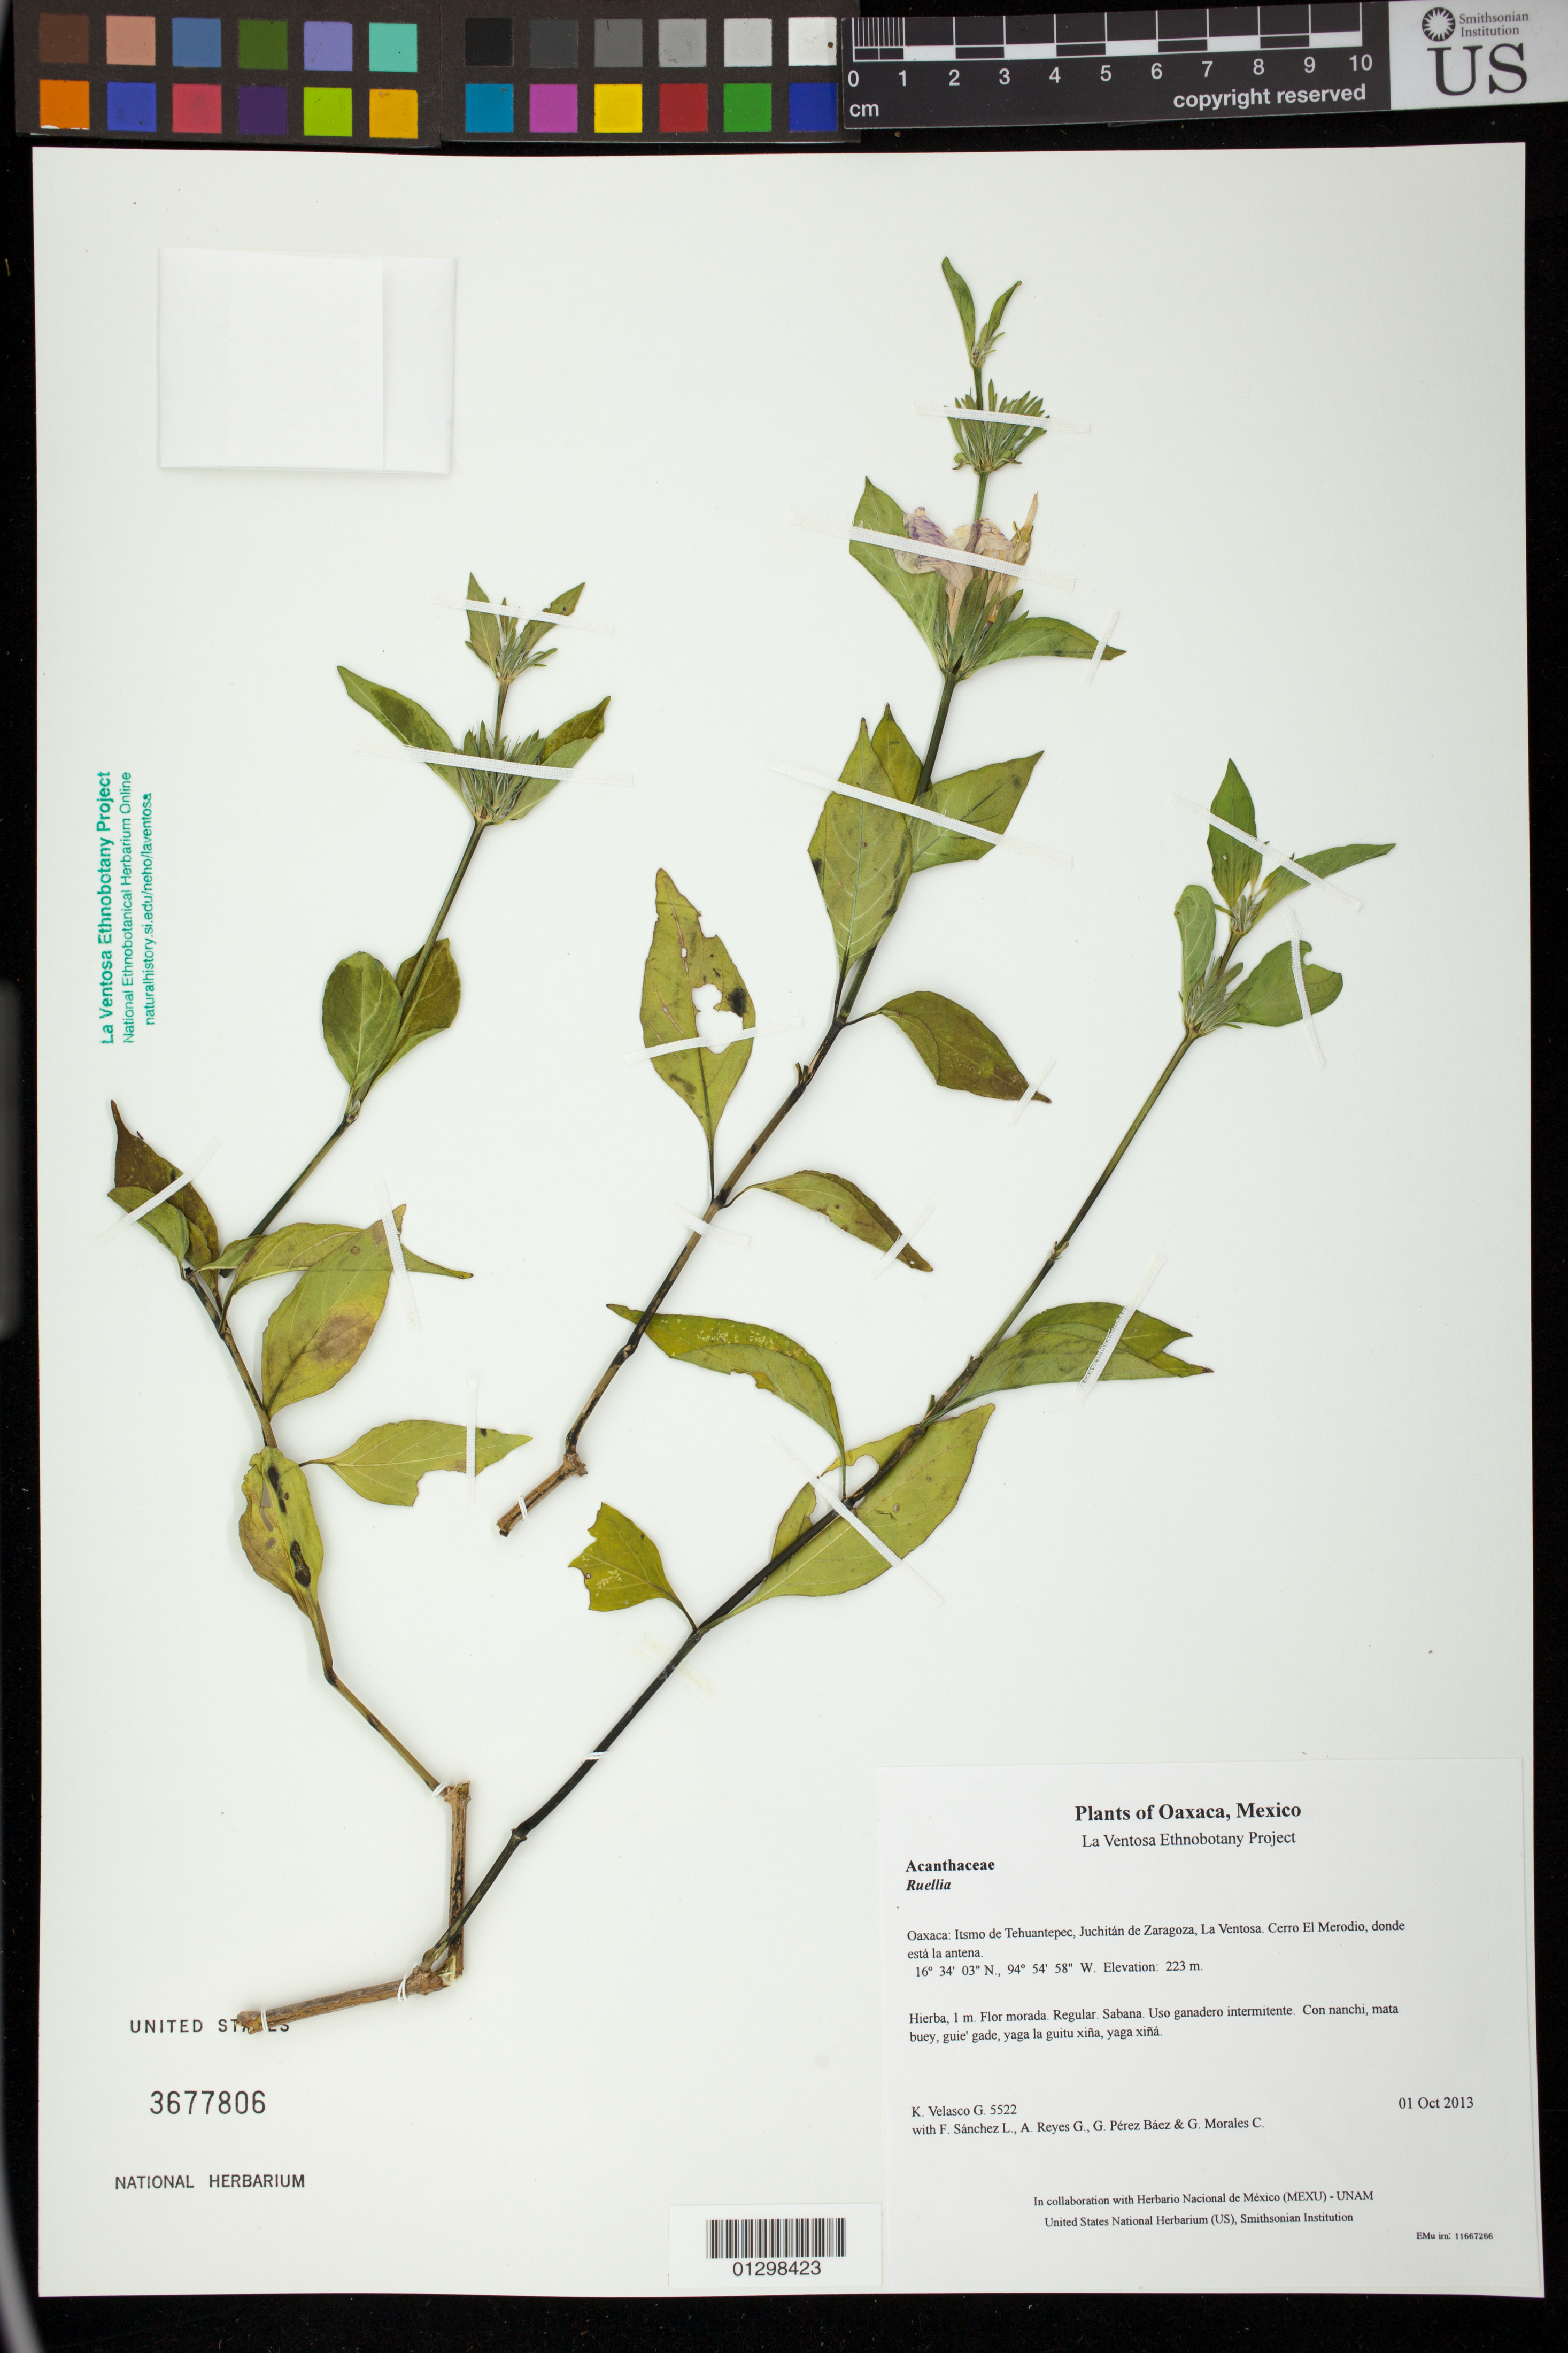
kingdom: Plantae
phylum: Tracheophyta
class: Magnoliopsida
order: Lamiales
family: Acanthaceae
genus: Justicia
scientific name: Justicia pacifica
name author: (Oerst.) Hemsl.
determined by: Reyes García, A.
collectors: K. Velasco G., F. Sánchez L., A. Reyes G., G. Pérez Báez & G. Morales C.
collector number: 5522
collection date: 2013-10-01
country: Mexico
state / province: Oaxaca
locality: Itsmo de Tehuantepec, Juchitán de Zaragoza, La Ventosa. Cerro El Merodio, donde está la antena.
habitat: Sabana. Uso ganadero intermitente.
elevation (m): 223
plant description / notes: MEXU, US; Guixi bandaga. 1 m. Guie' nagu. Nuu.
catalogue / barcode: US 3677806